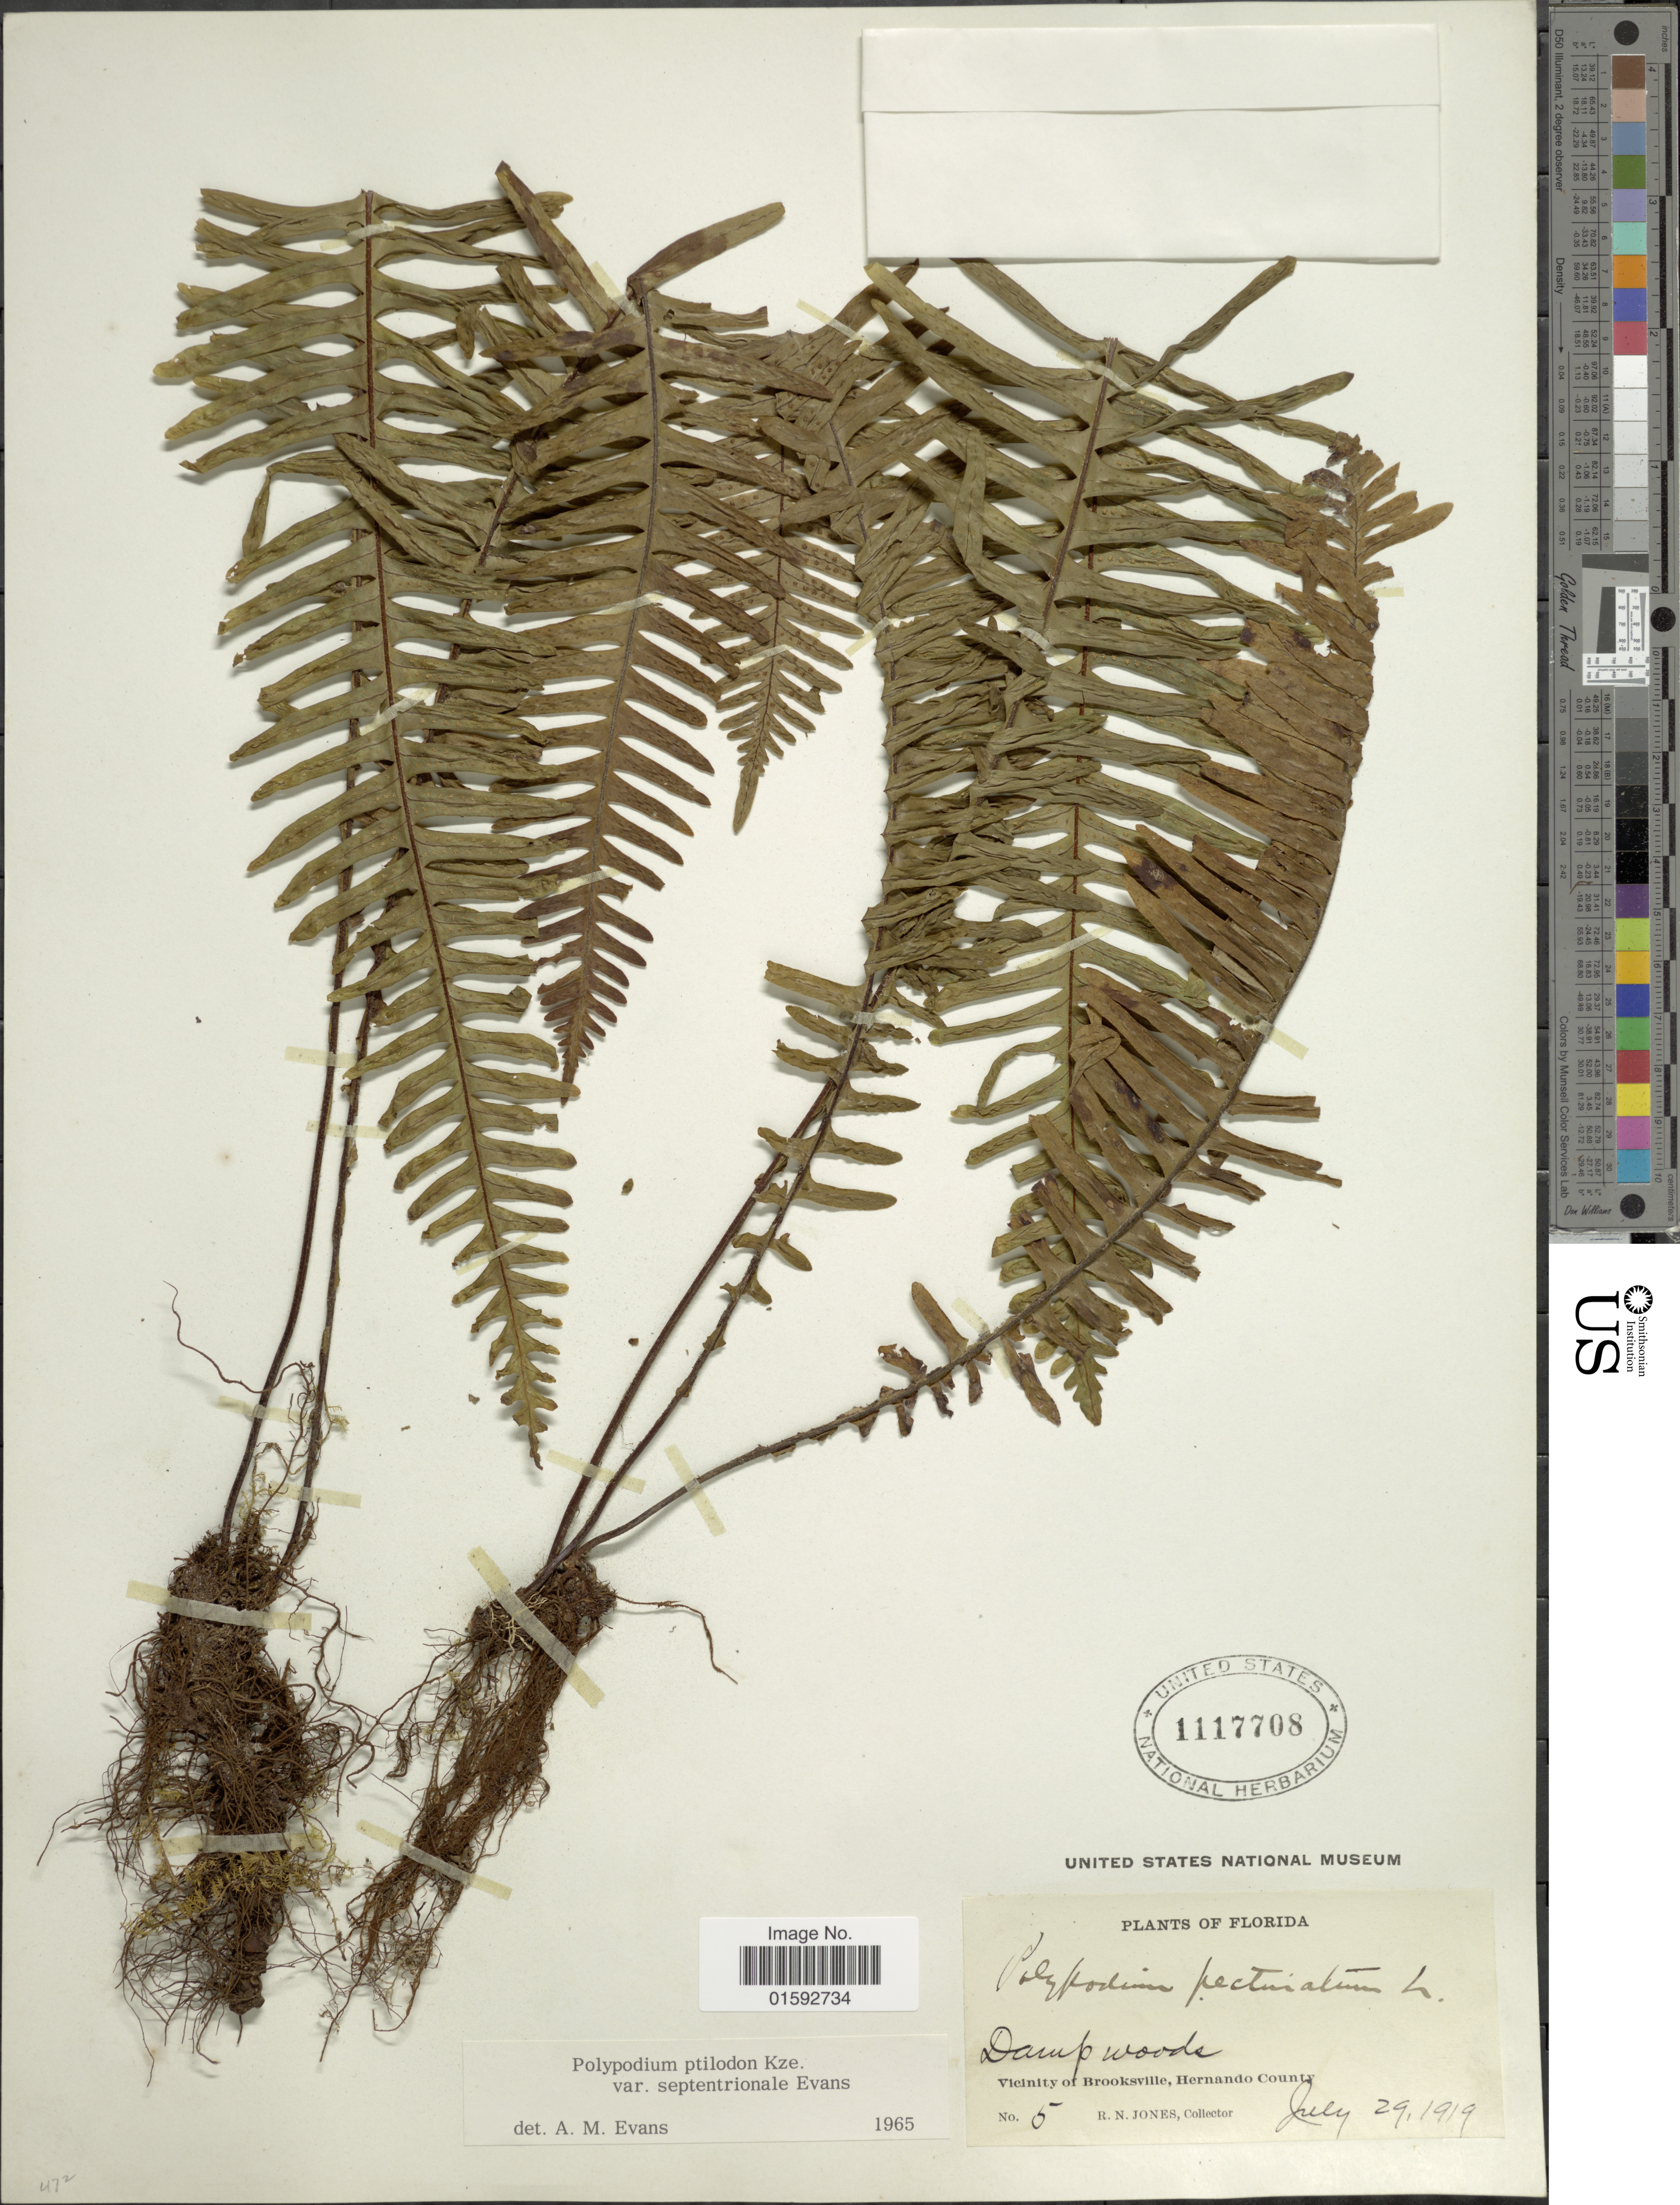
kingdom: Plantae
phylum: Tracheophyta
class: Polypodiopsida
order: Polypodiales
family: Polypodiaceae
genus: Pecluma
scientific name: Pecluma ptilodos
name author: (Kunze) Price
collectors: R. N. Jones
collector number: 5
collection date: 1919-07-29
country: United States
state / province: Florida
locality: Damp woods, Vicinity of Brooksville, Hernando County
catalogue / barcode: US 1117708